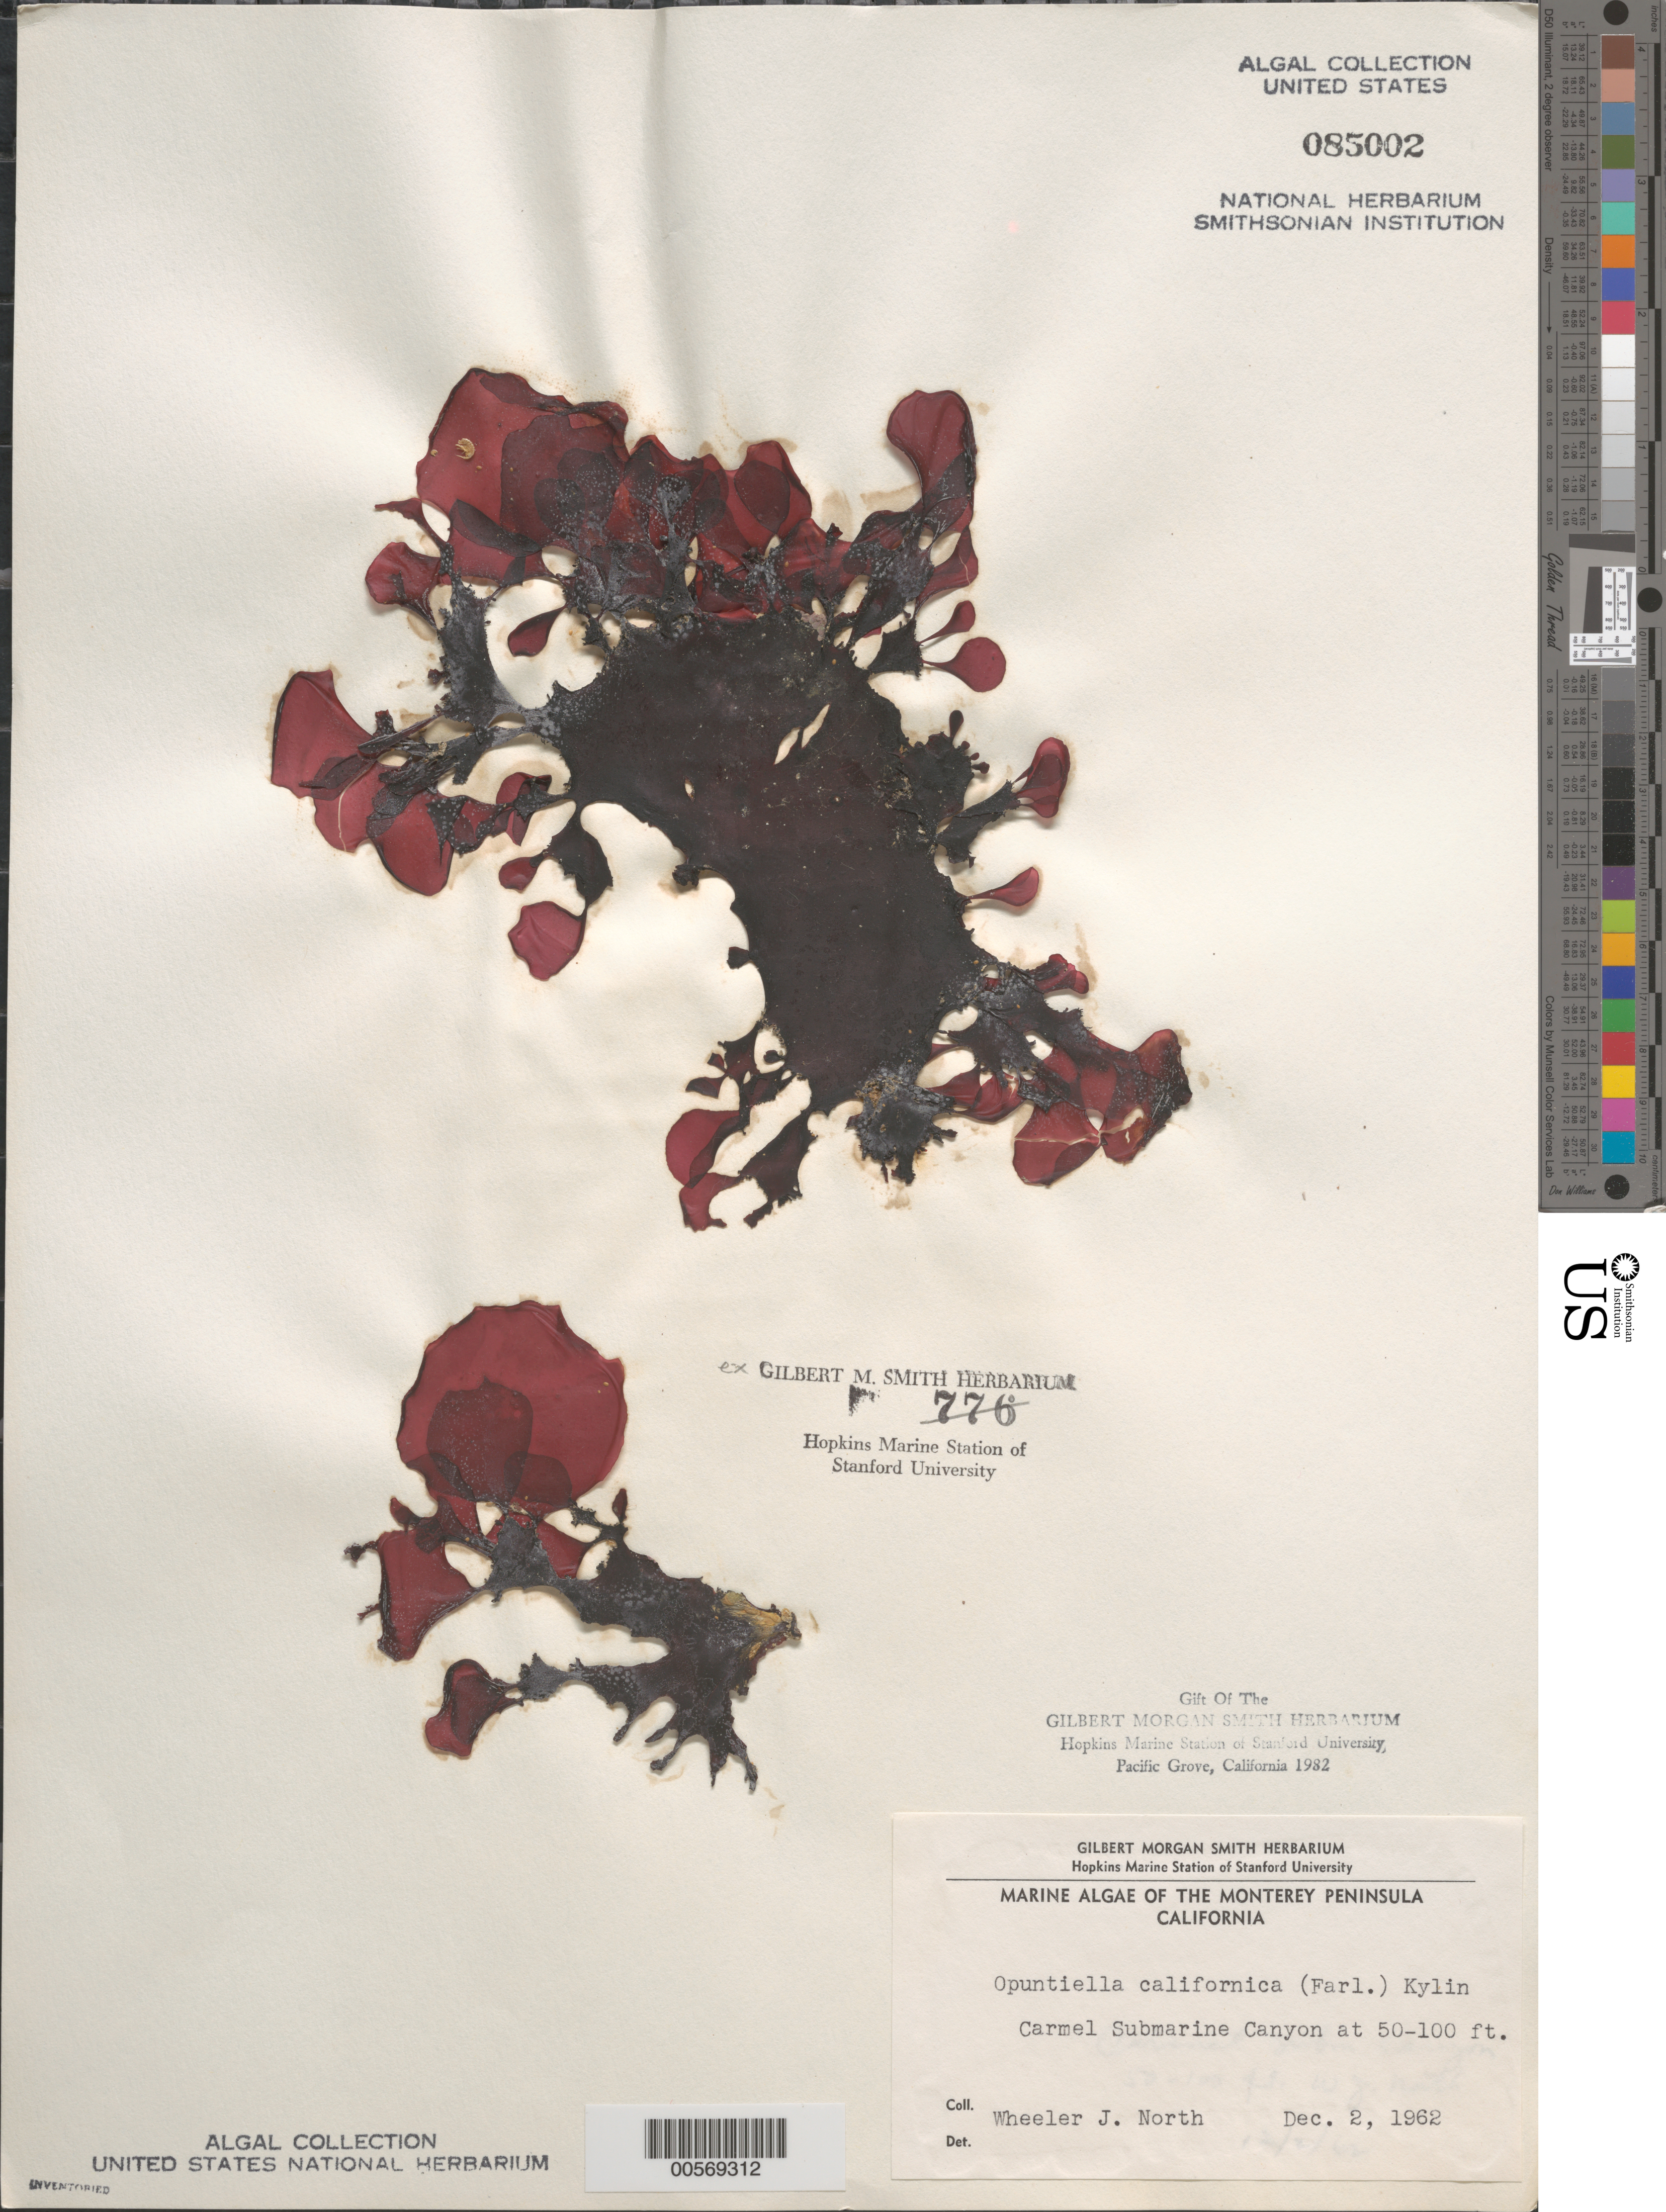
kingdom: Plantae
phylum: Rhodophyta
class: Florideophyceae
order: Gigartinales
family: Furcellariaceae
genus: Opuntiella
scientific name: Opuntiella californica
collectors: W. North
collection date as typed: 02 Dec 1962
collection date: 1962-12-02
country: United States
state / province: California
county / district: Monterey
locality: Carmel Submarine Canyon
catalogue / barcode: US 85002